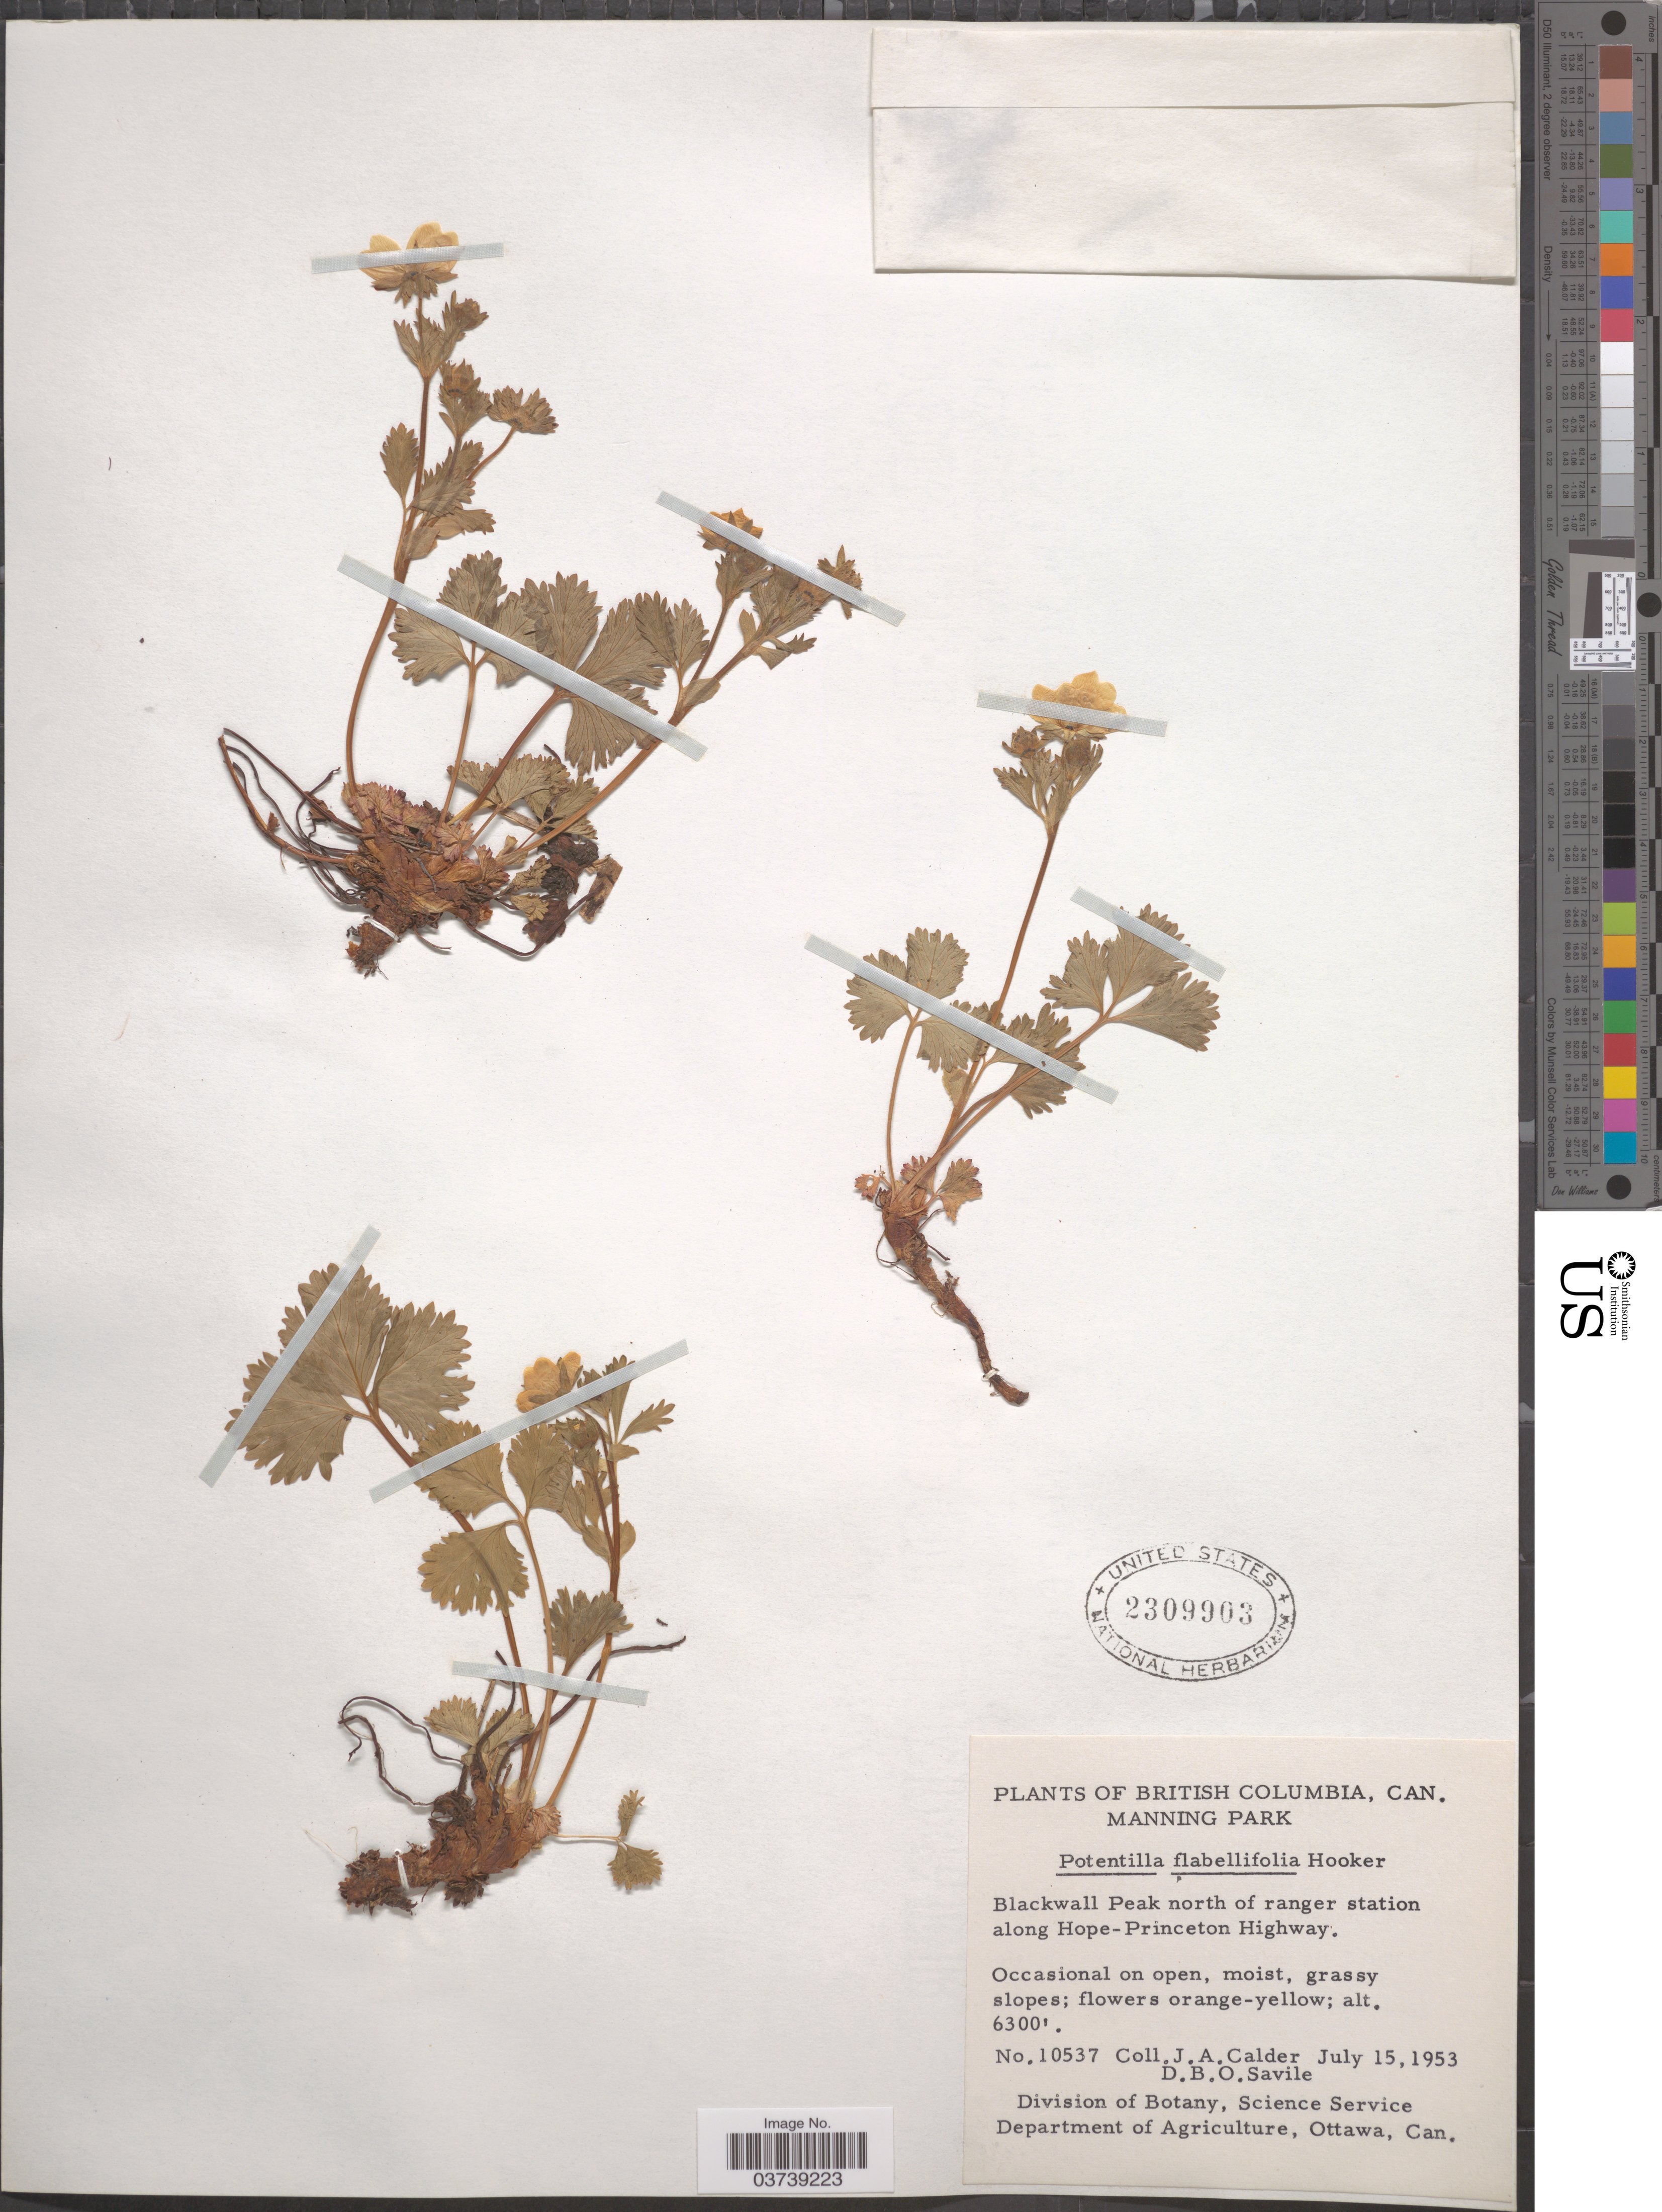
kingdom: Plantae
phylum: Tracheophyta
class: Magnoliopsida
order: Rosales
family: Rosaceae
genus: Potentilla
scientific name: Potentilla flabellifolia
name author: Hook. ex Torr. & A. Gray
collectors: J. A. Calder & D. Savile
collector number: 10537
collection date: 1953-07-15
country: Canada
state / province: British Columbia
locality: Manning Park. Blackwall Peak north of ranger station along Hope-Princeton Highway.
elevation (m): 1920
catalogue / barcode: US 2309903